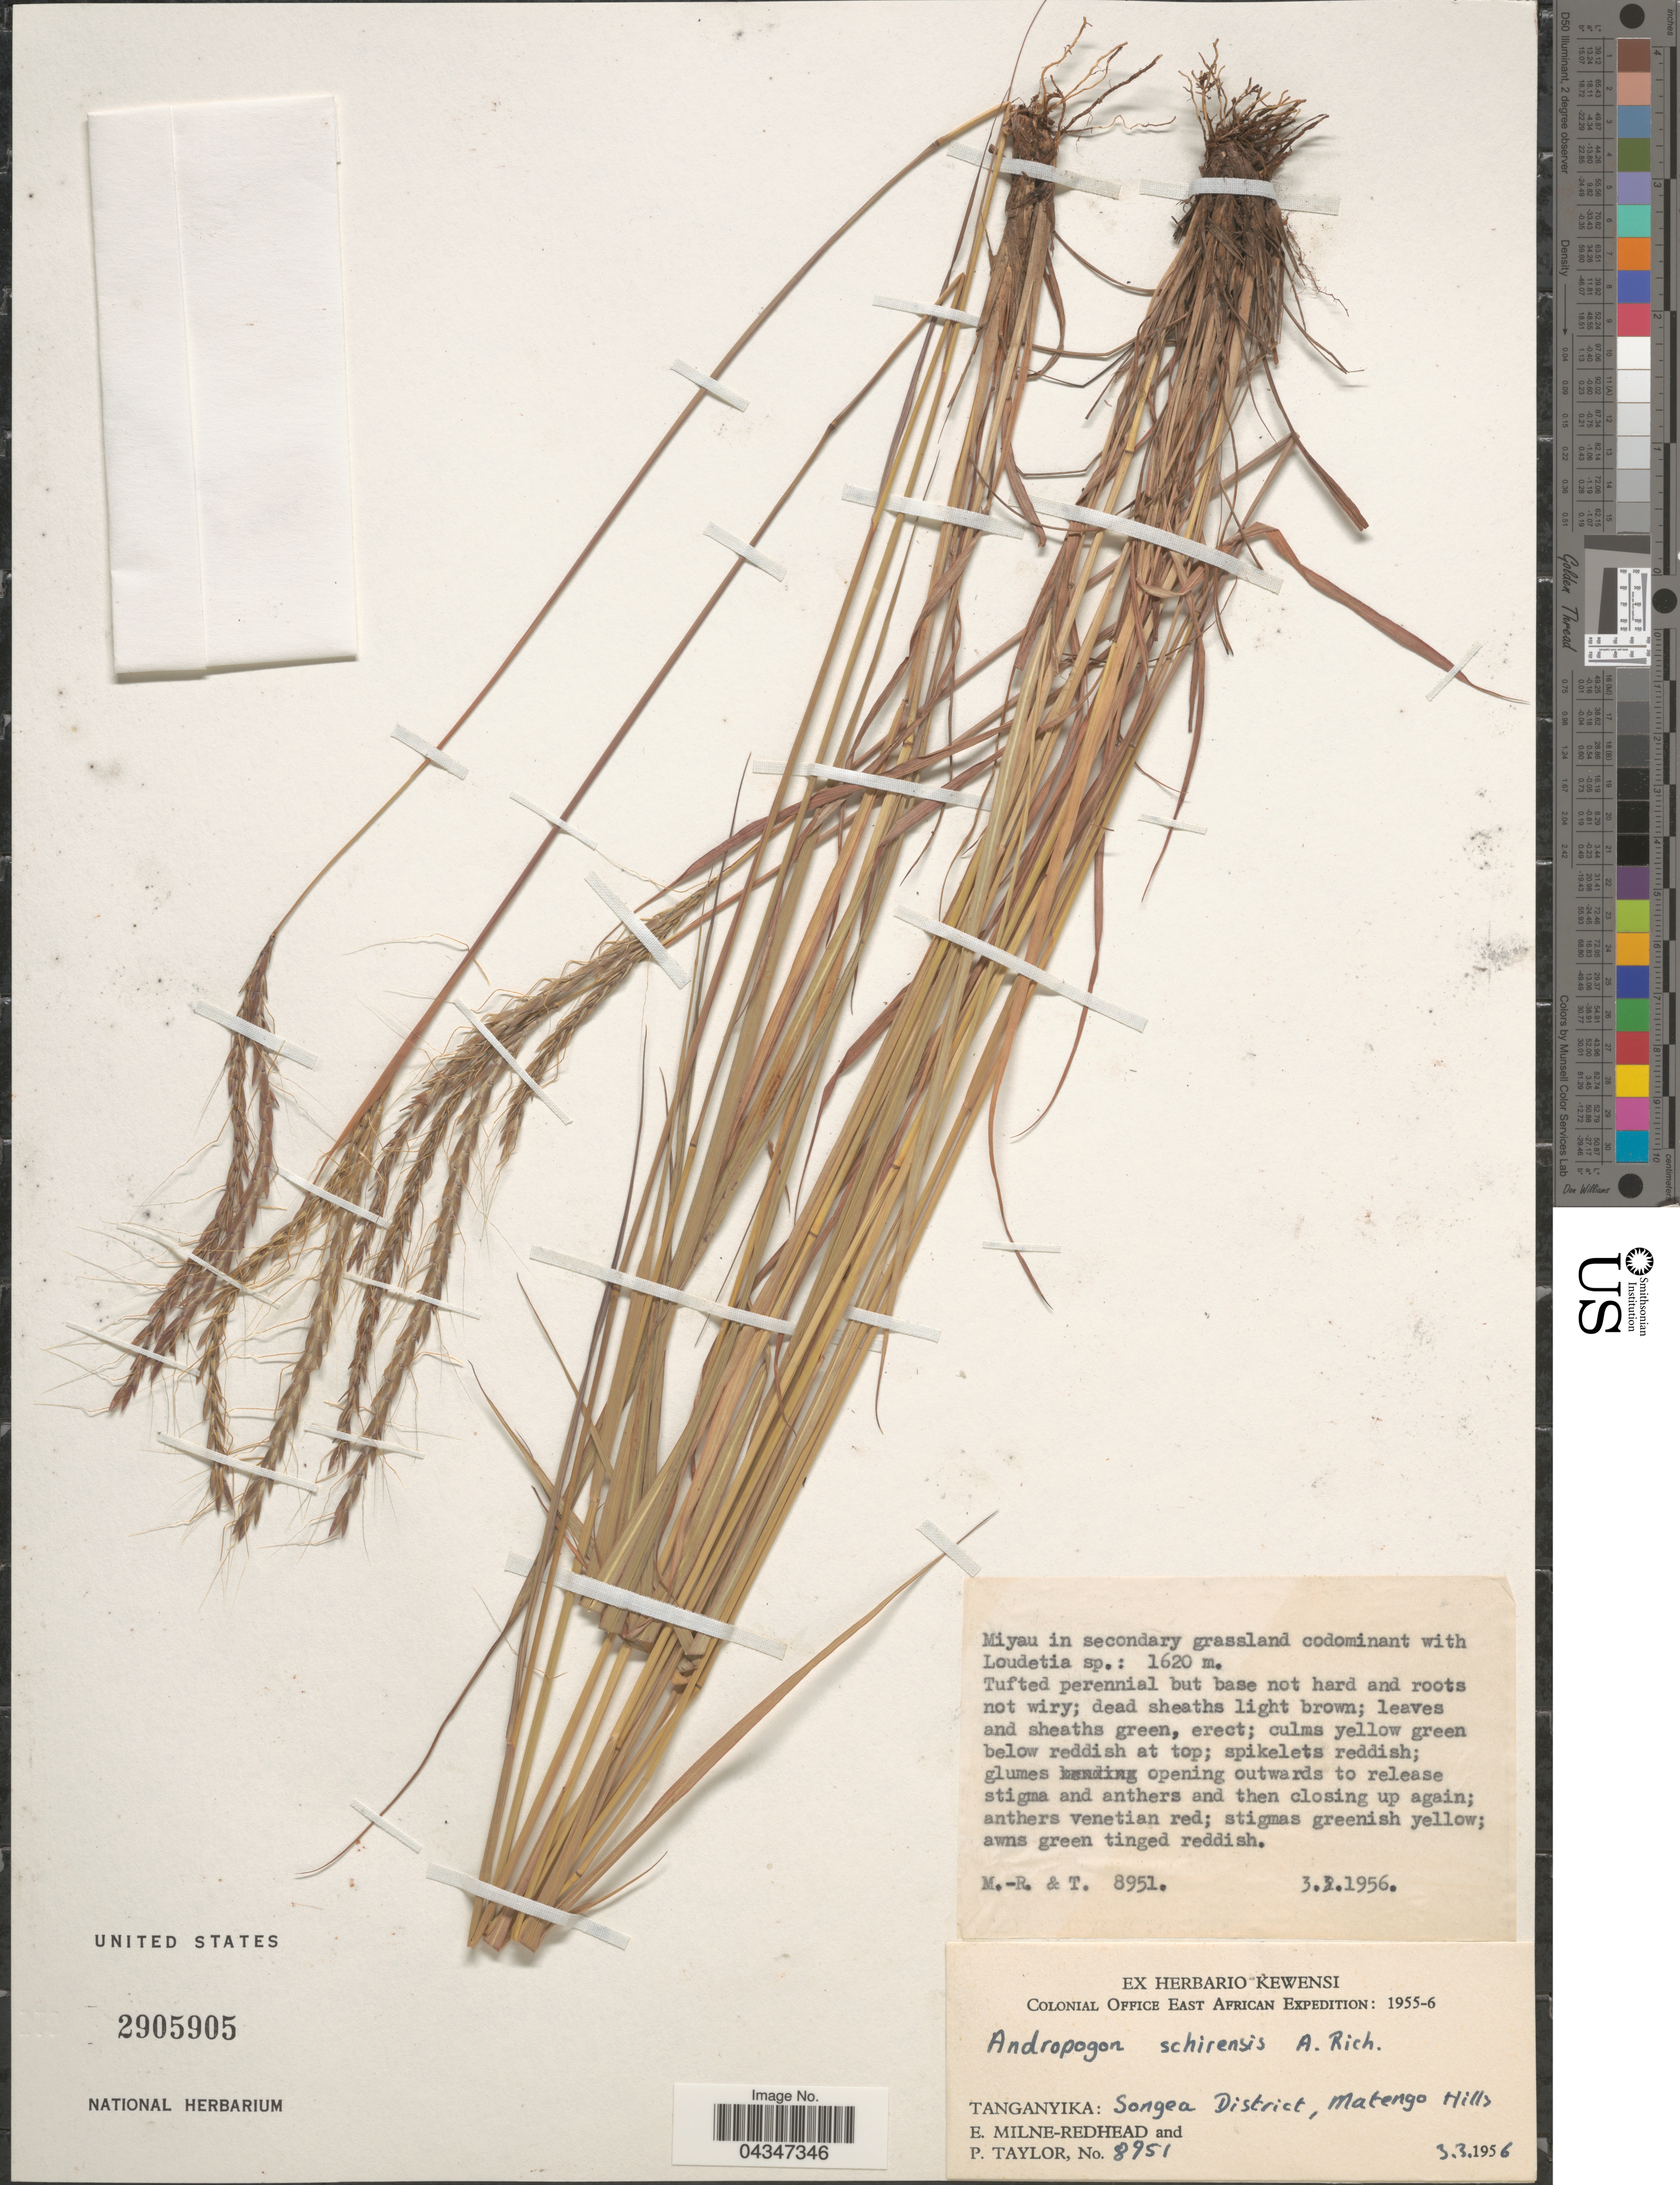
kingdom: Plantae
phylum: Tracheophyta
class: Liliopsida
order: Poales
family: Poaceae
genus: Andropogon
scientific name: Andropogon schirensis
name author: Hochst. ex A. Rich.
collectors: E. W. Milne-Redhead & P. Taylor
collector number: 8951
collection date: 1956-03-03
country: Tanzania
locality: Miyau. Colonial Office East African Expedition: 1955-6. Tanganyika: Songea District, Matengo Hills.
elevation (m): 1620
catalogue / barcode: US 2905905